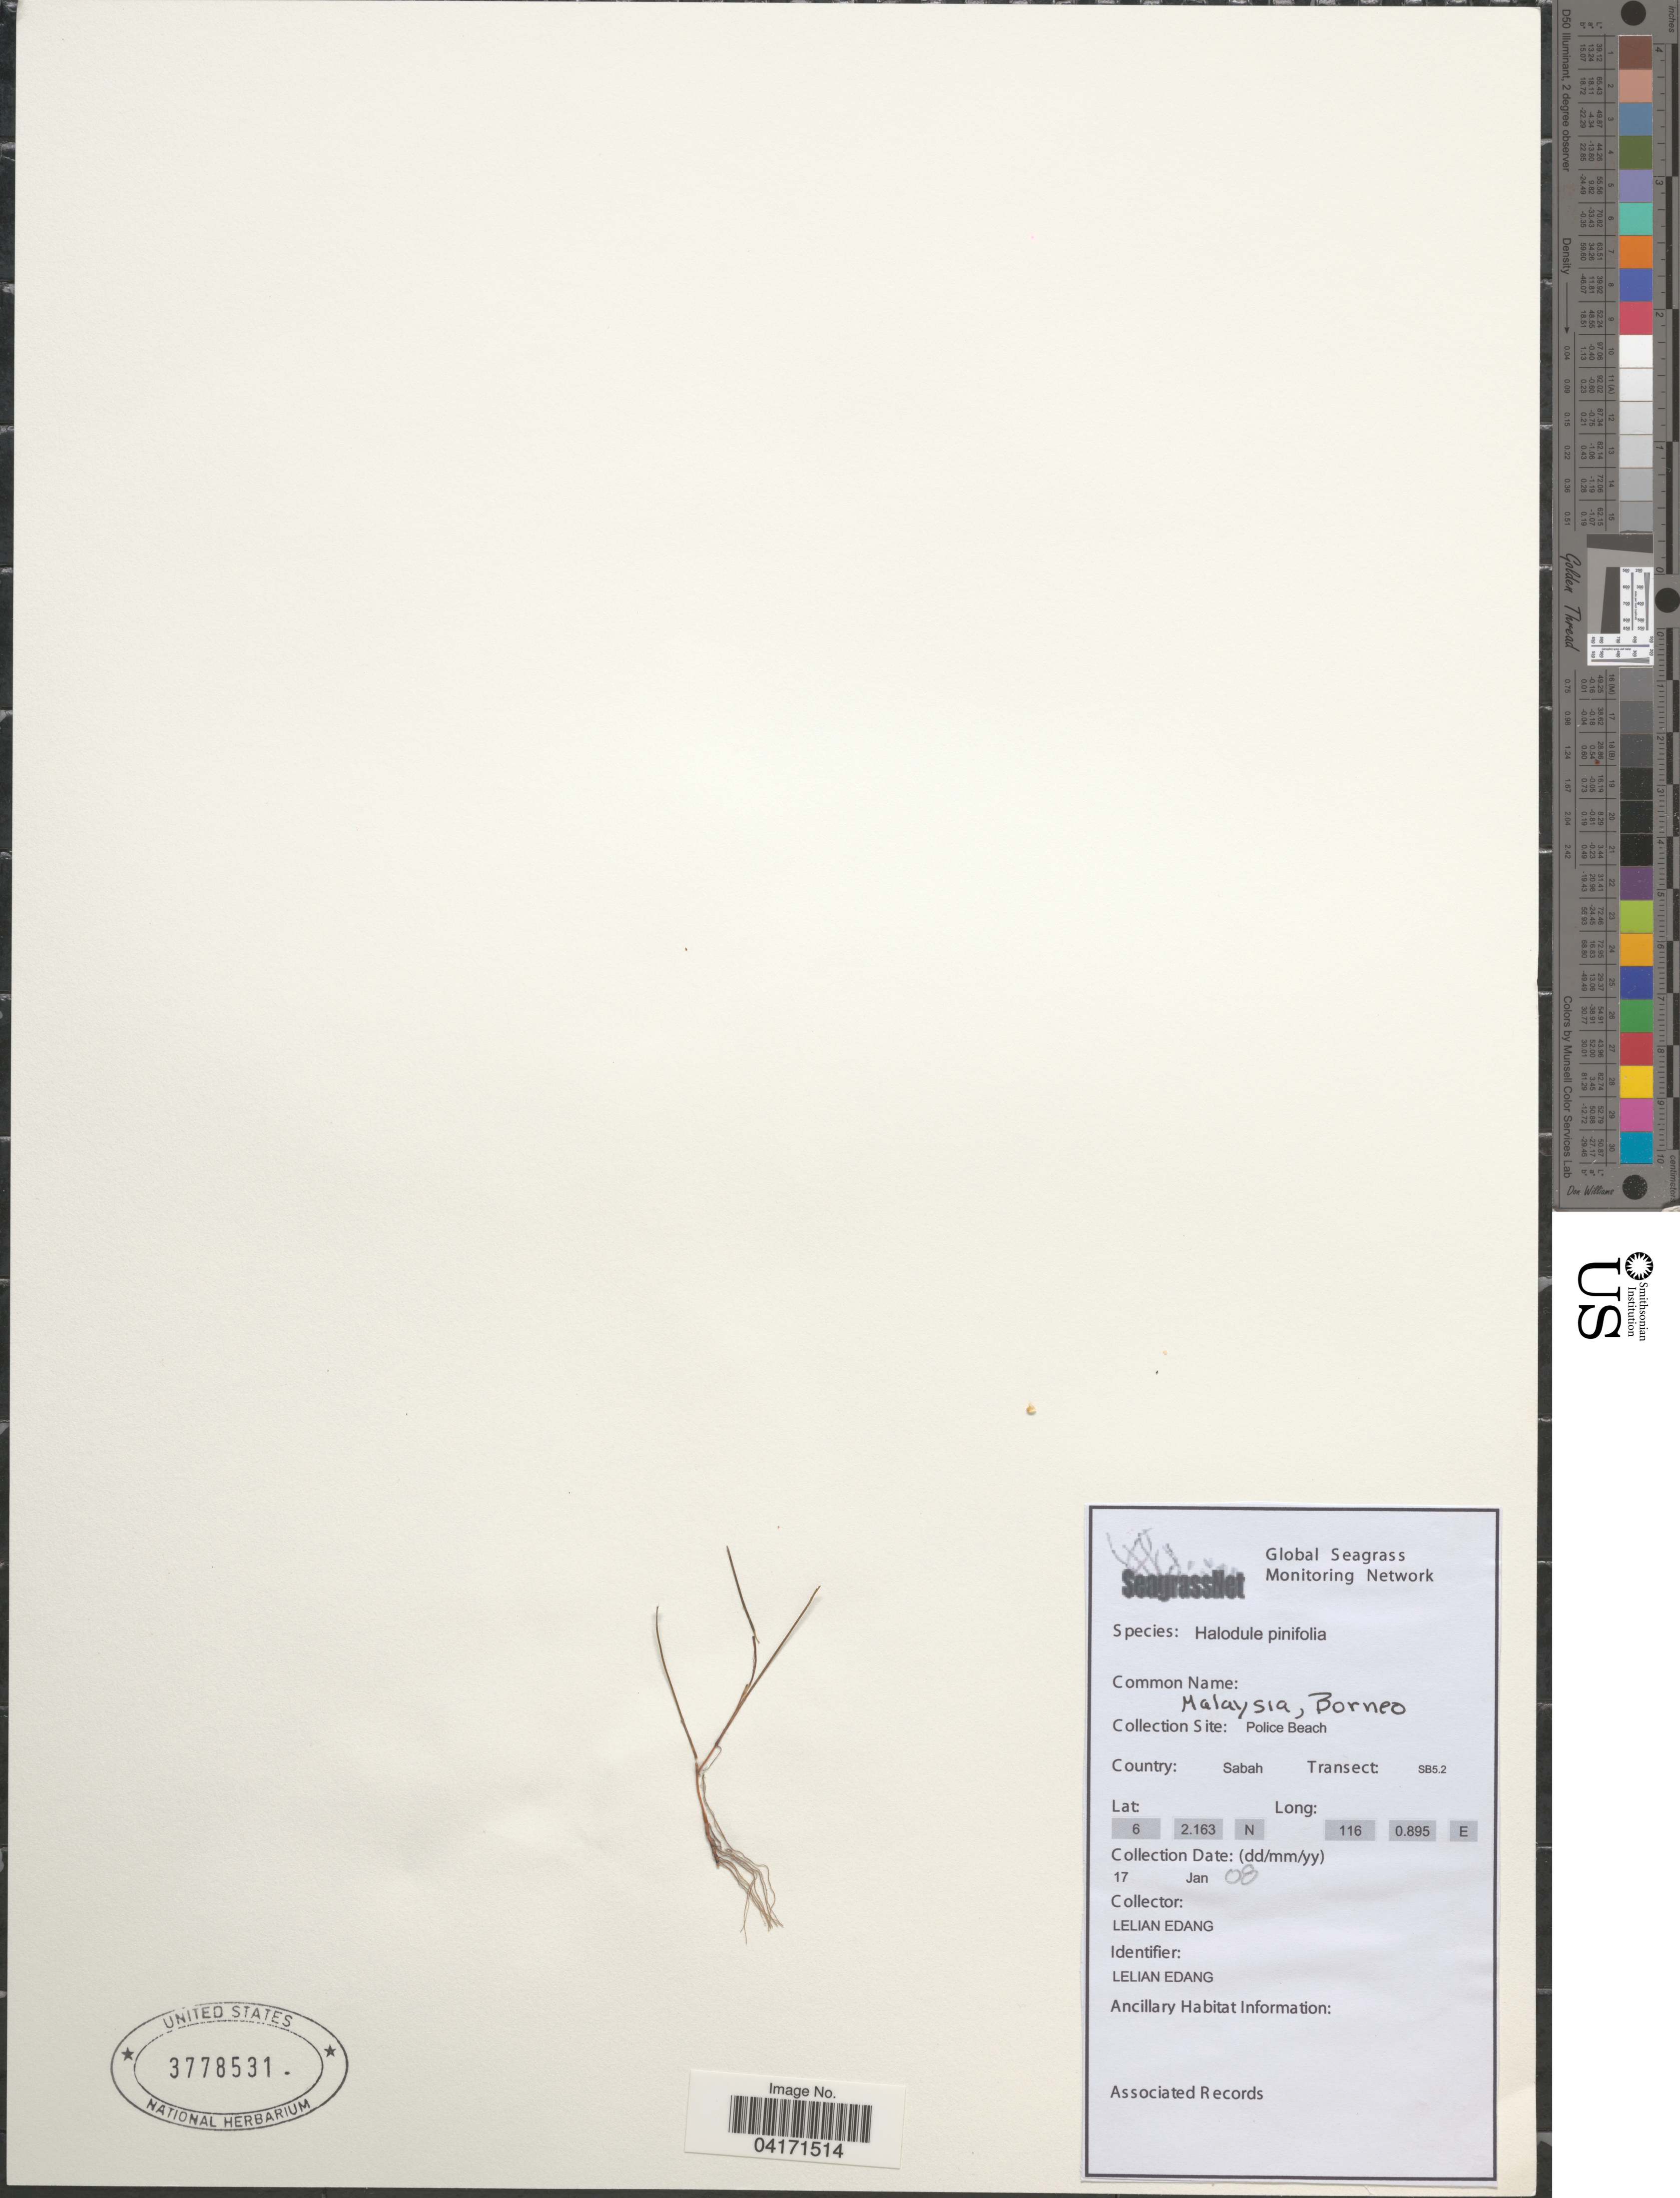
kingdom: Plantae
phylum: Tracheophyta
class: Liliopsida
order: Alismatales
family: Cymodoceaceae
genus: Halodule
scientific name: Halodule pinifolia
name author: (Miki) Hartog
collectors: L. Edang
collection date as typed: Transcribed d/m/y: 17/1/8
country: Malaysia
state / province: Sabah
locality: Borneo. Police Beach. Transect: SB5.2.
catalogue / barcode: US 3778531